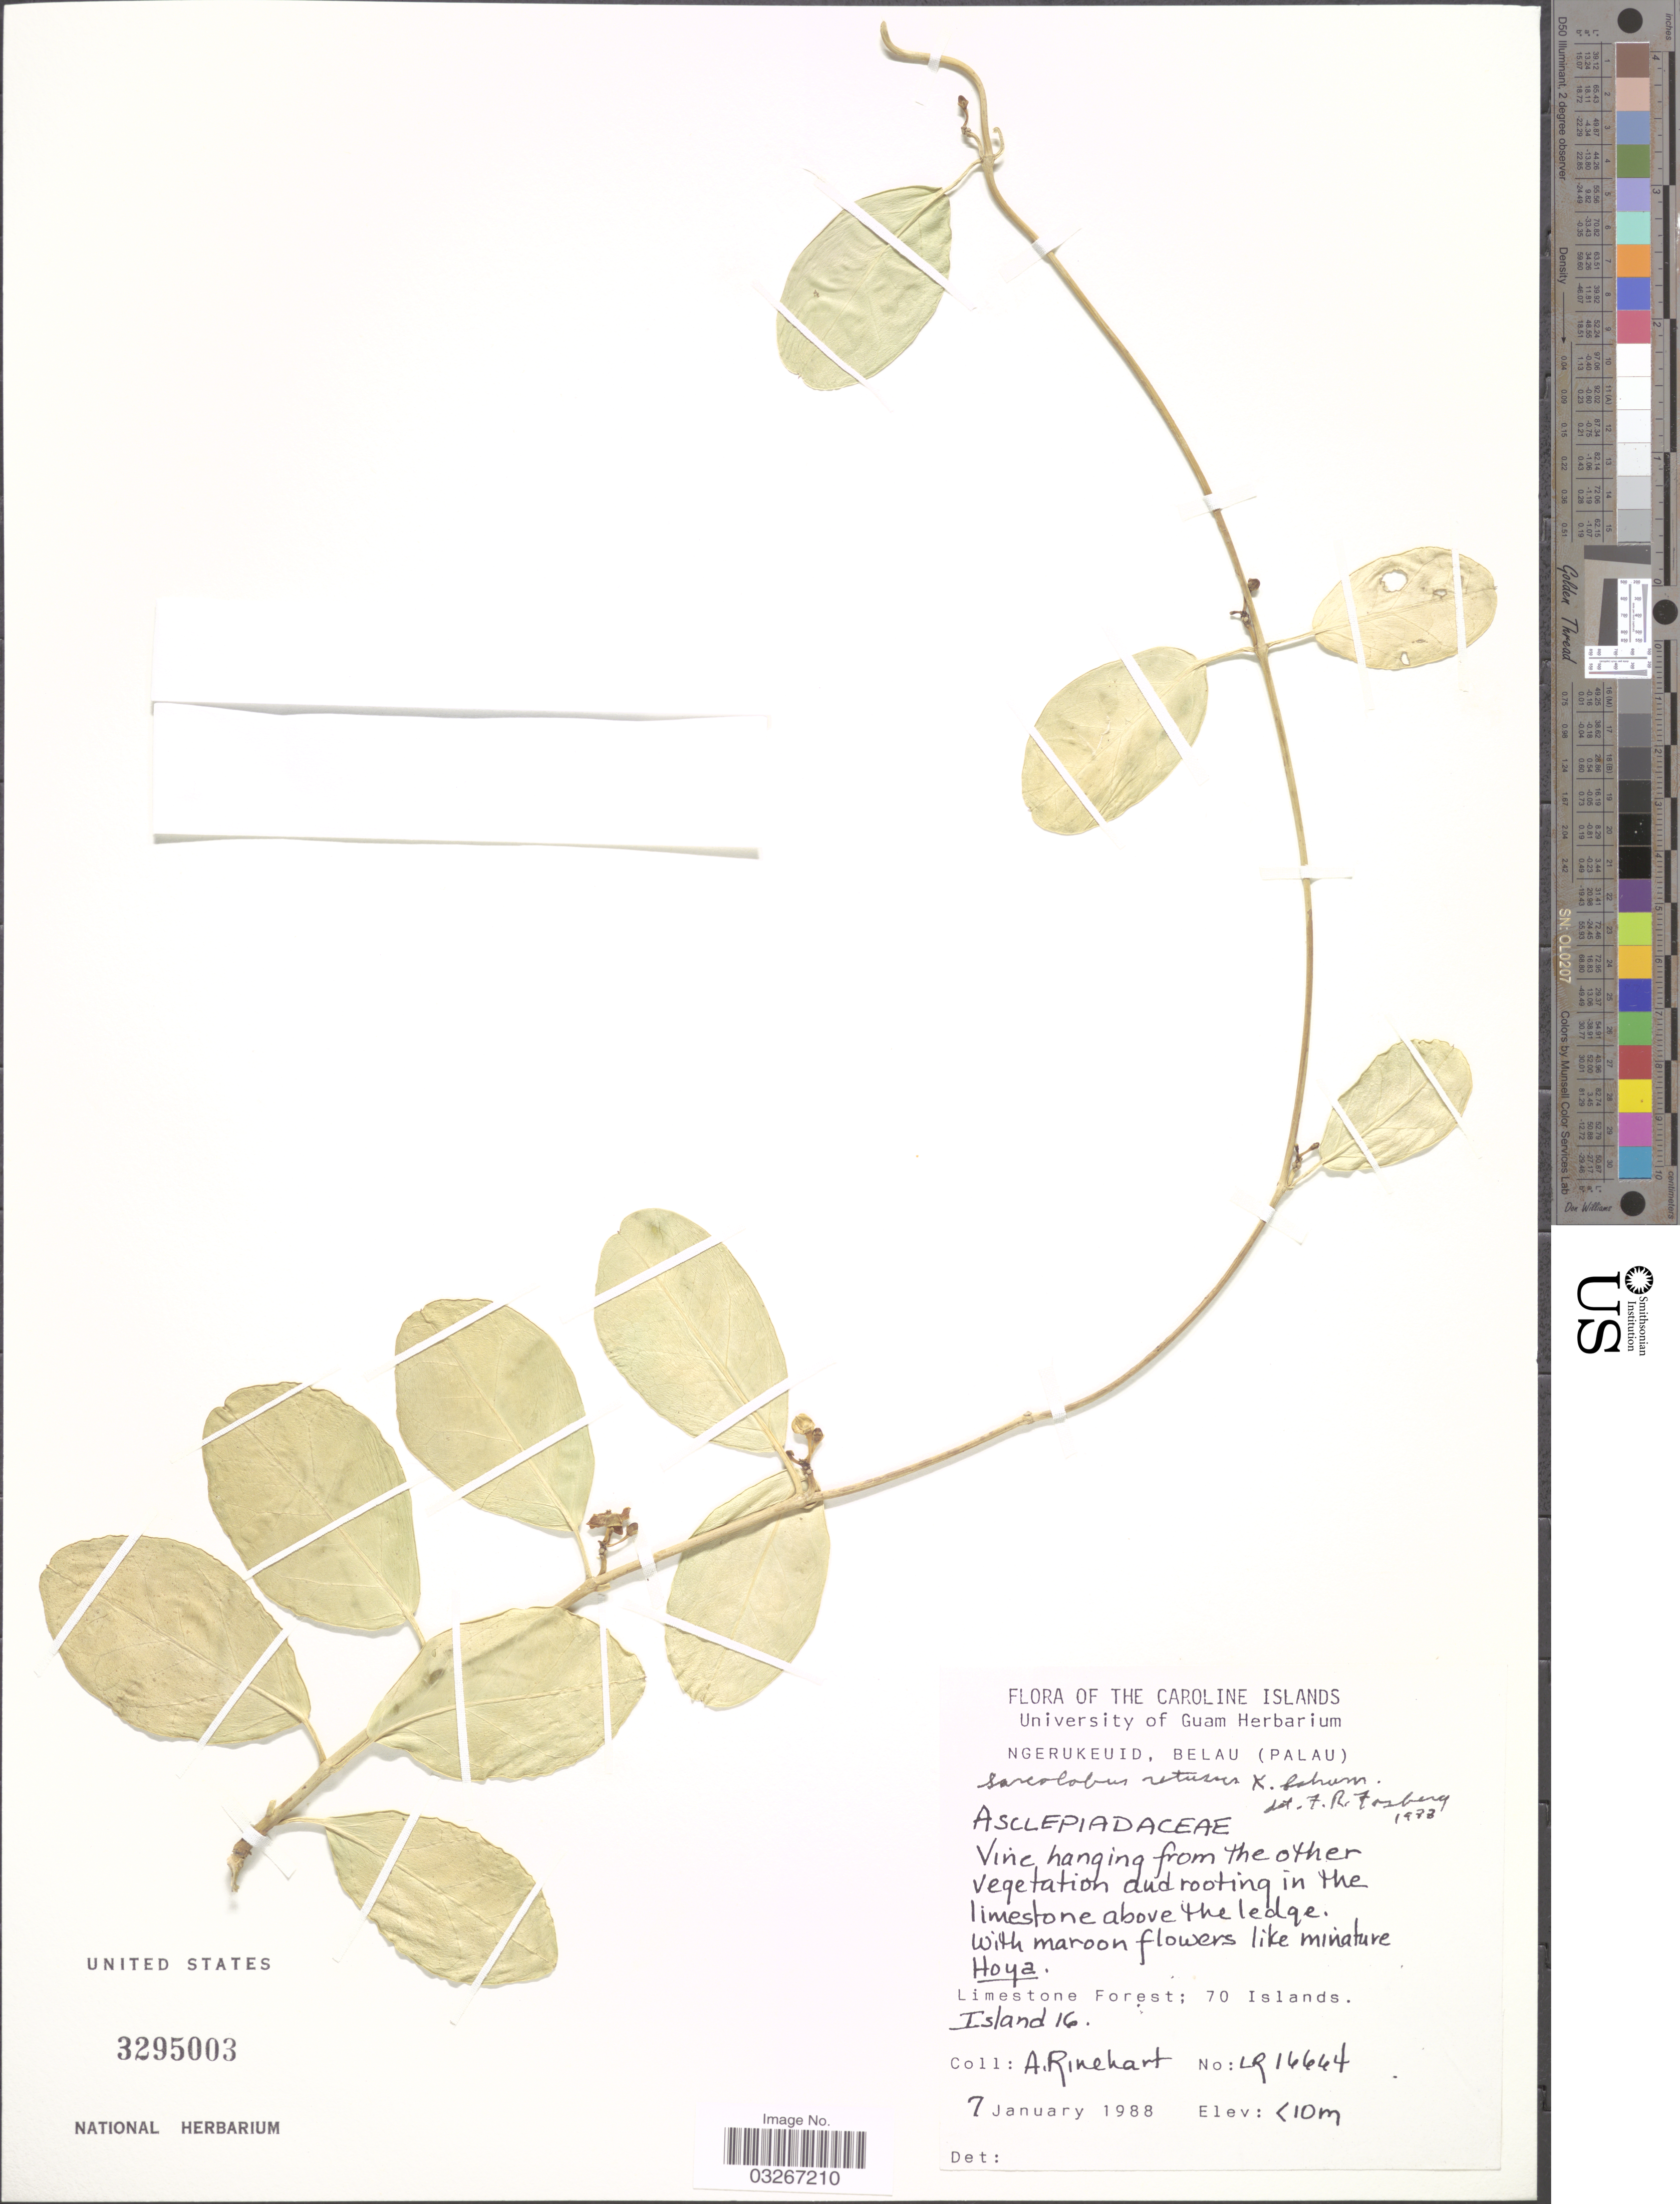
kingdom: Plantae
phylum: Tracheophyta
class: Magnoliopsida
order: Gentianales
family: Apocynaceae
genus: Sarcolobus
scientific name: Sarcolobus retusus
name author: K. Schum.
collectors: A. Rinehart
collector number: LR16664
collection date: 1988-01-07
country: Palau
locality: The Caroline Islands. Limestone Forest; 70 Islands. Island 16.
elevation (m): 10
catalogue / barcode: US 3295003